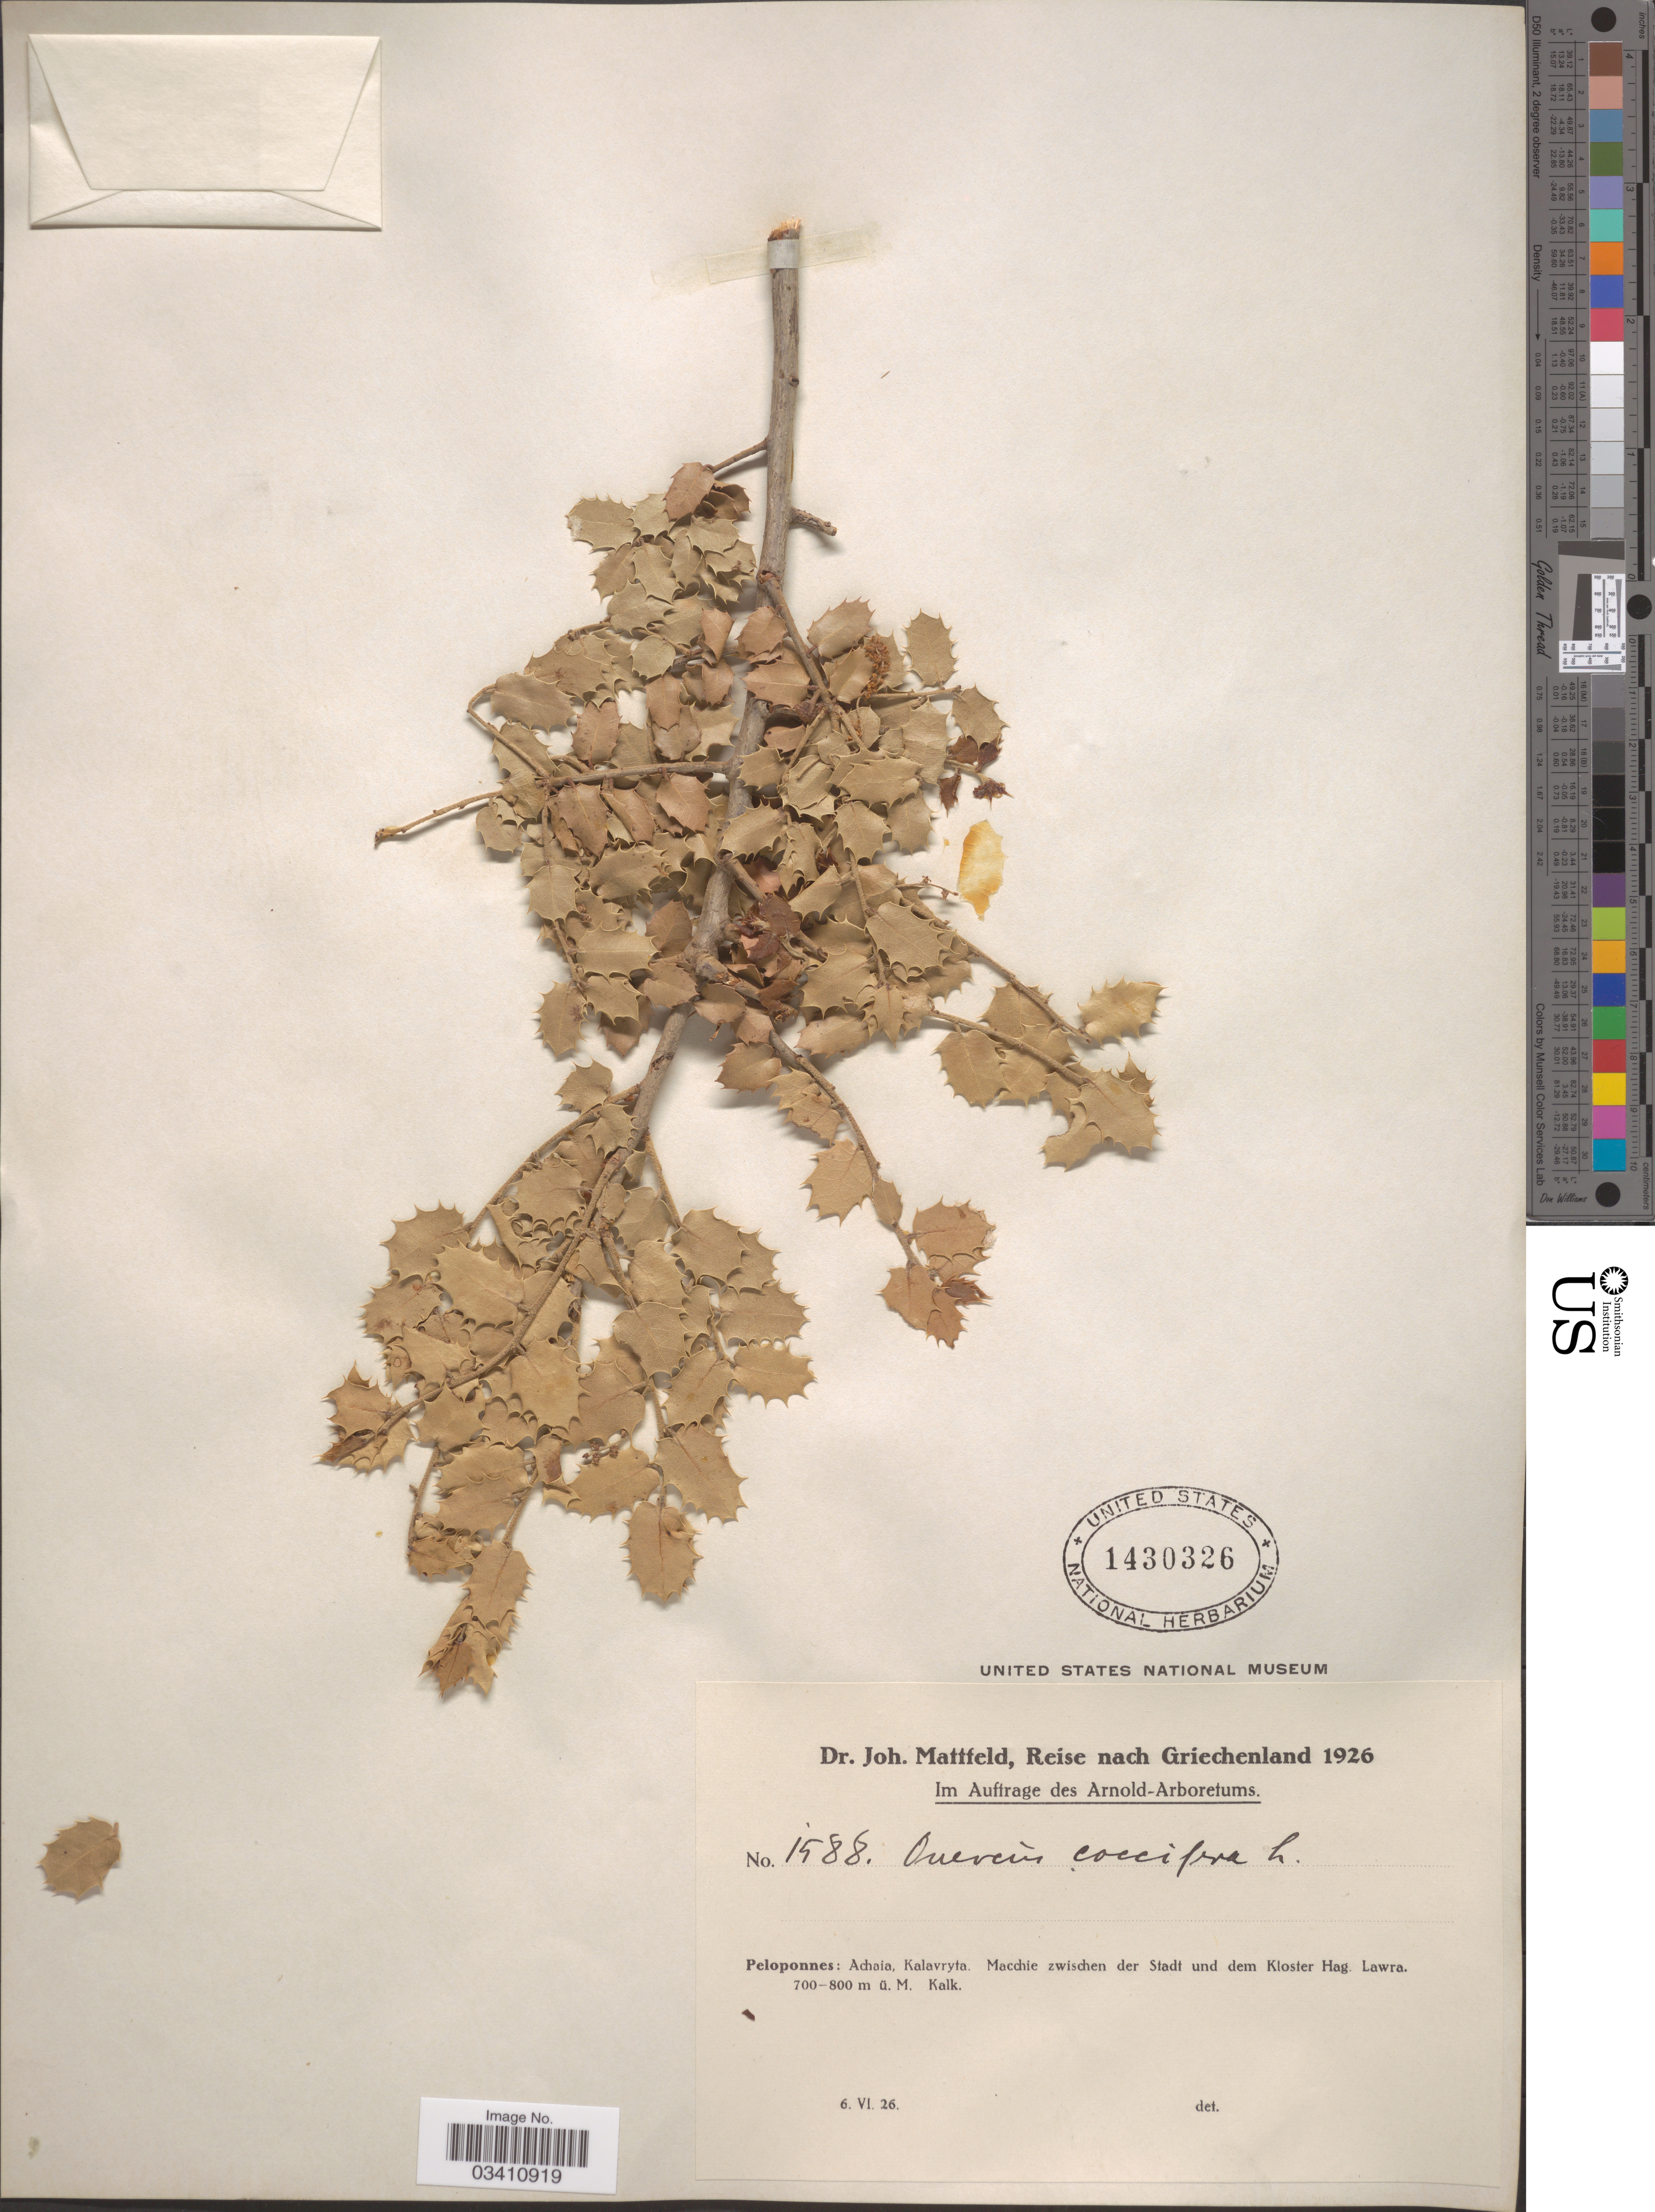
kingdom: Plantae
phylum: Tracheophyta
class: Magnoliopsida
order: Fagales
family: Fagaceae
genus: Quercus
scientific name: Quercus coccifera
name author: L.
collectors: J. Mattfeld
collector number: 1588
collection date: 1926-06-06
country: Greece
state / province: Peloponnese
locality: Peloponnes: Achaia, Kalavryta. Macchie zwischen der Stadt und dem Kloster Hag. Lawra. Kalk.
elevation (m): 700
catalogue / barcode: US 1430326